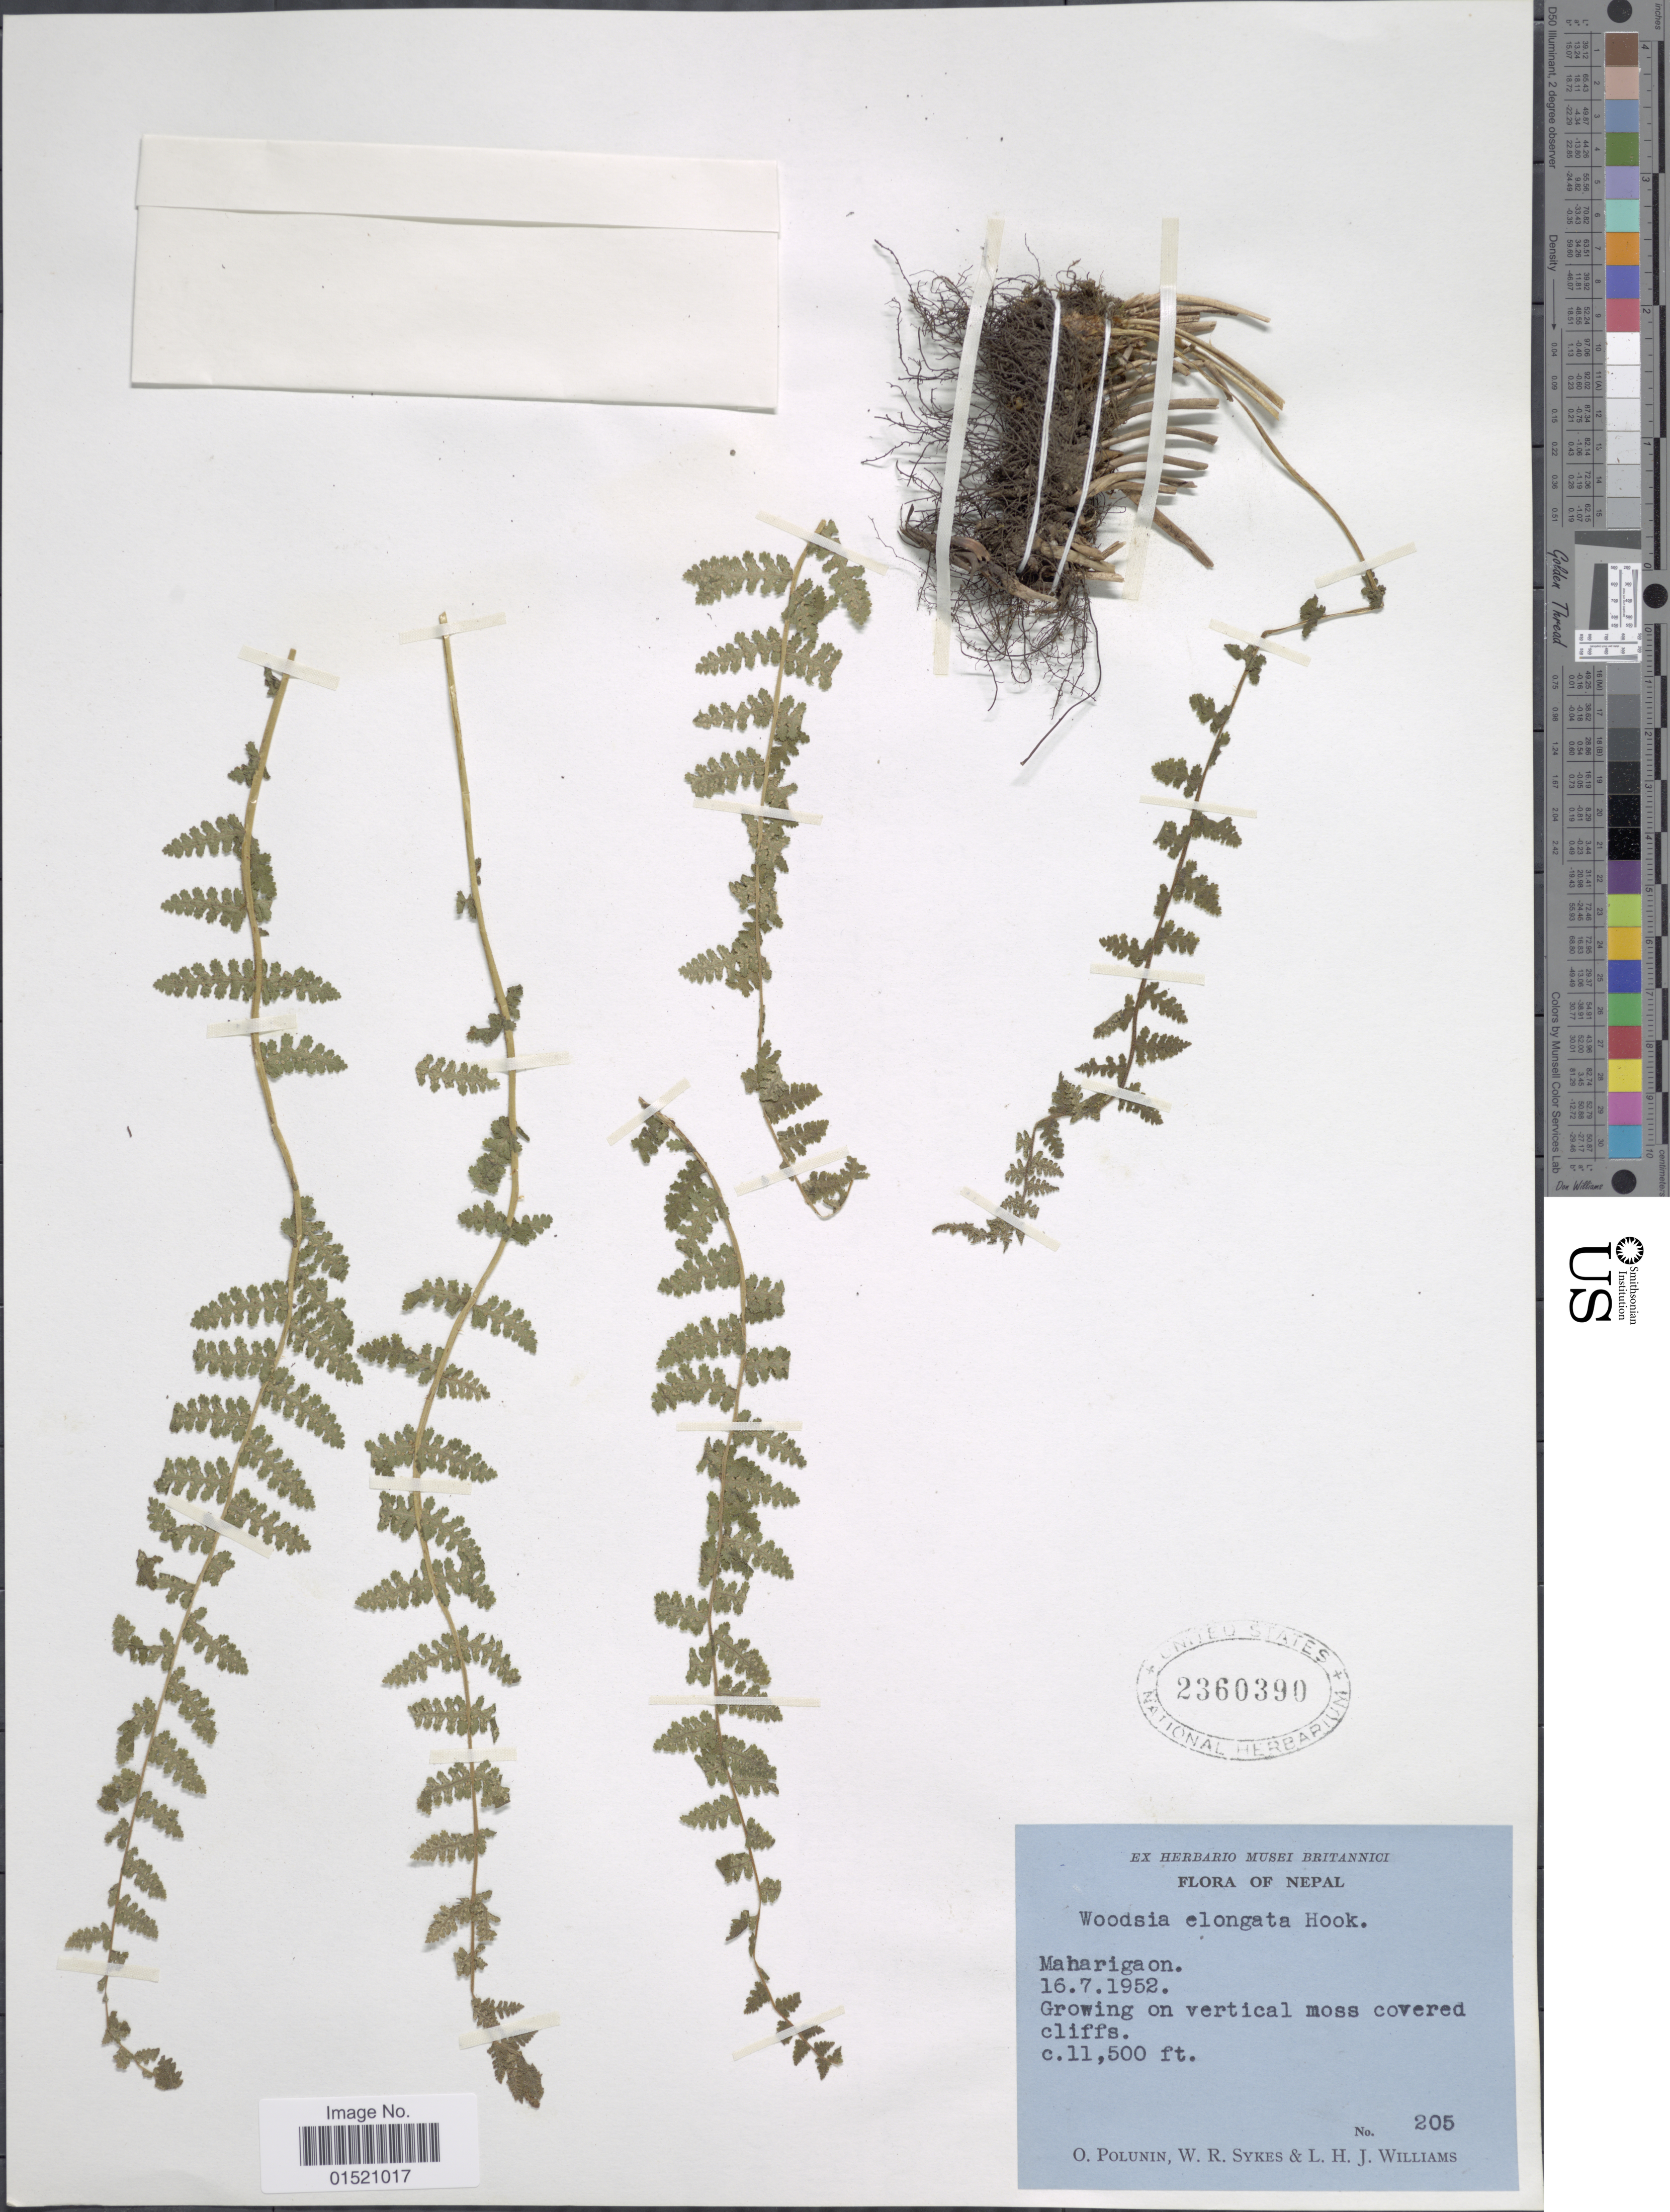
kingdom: Plantae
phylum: Tracheophyta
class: Polypodiopsida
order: Polypodiales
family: Woodsiaceae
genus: Woodsia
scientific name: Woodsia elongata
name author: Hook.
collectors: O. V. Polunin, W. R. Sykes & L. H. J. Williams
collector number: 205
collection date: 1952-07-16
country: Nepal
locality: Maharigaon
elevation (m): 3505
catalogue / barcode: US 2360390